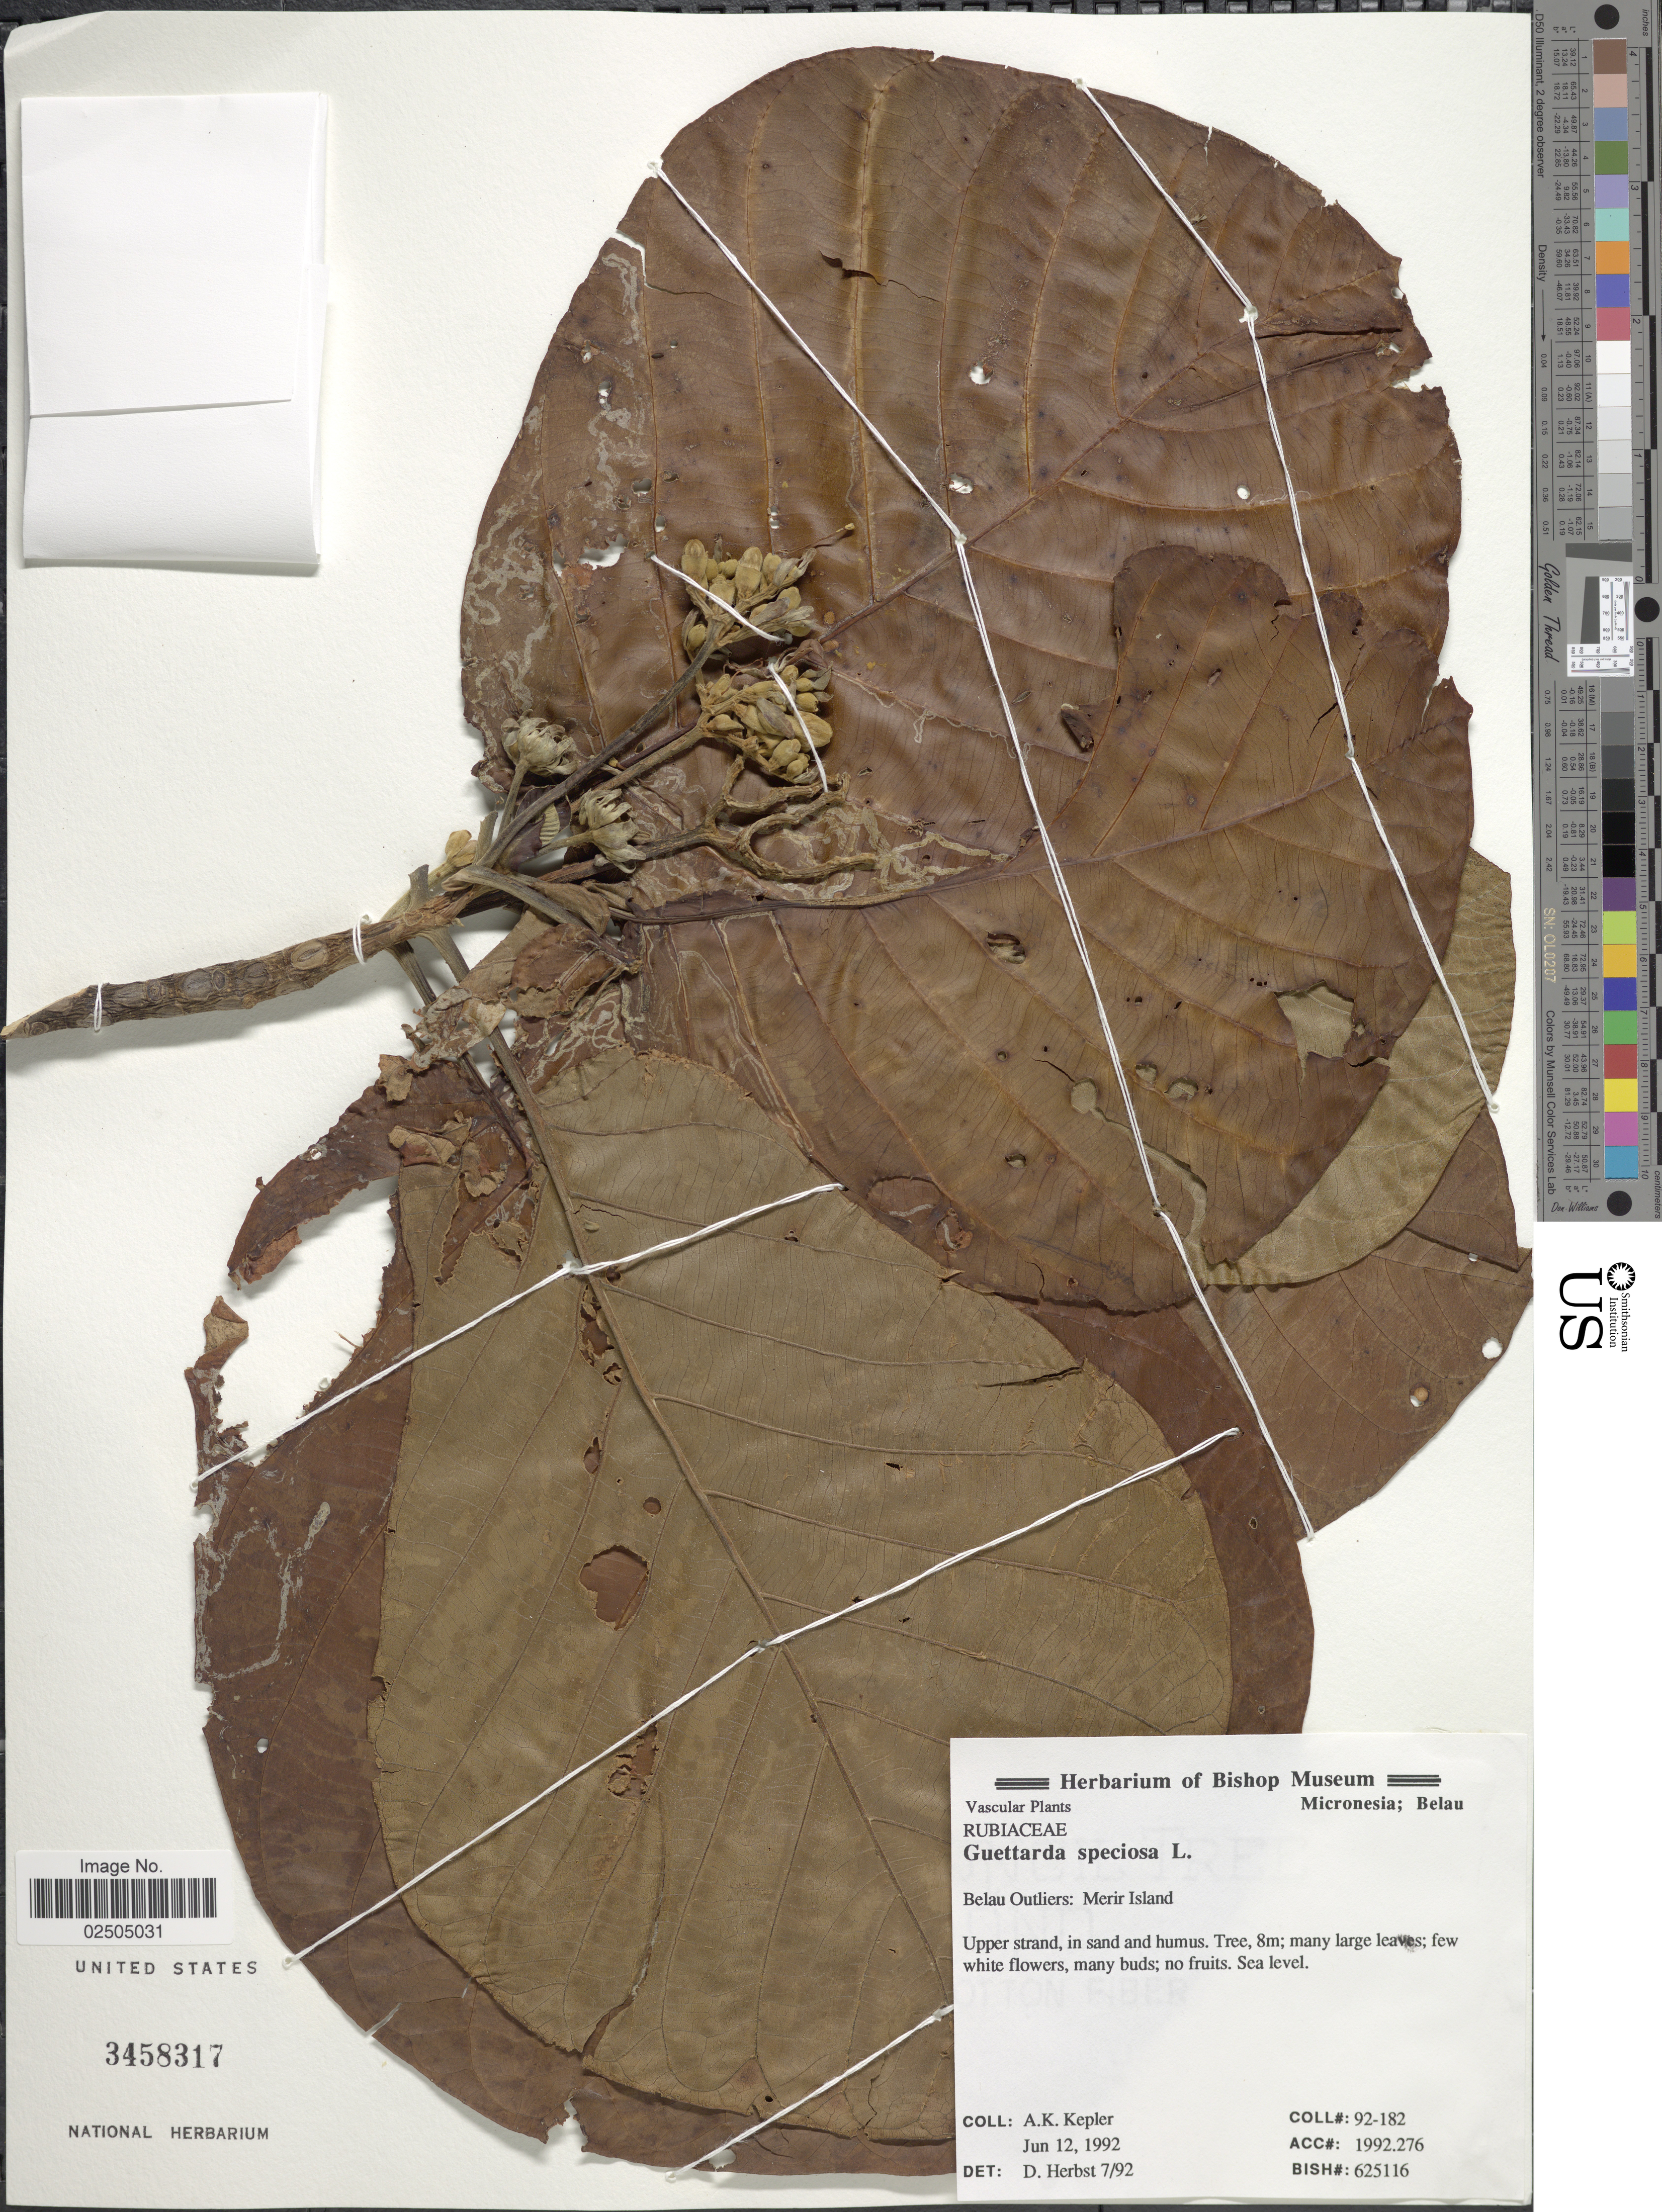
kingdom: Plantae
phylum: Tracheophyta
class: Magnoliopsida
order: Gentianales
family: Rubiaceae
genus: Guettarda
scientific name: Guettarda speciosa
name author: L.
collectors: A. K. Kepler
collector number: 92-182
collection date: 1992-06-12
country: Palau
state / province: Belau Outliers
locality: Merir Island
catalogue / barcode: US 3458317